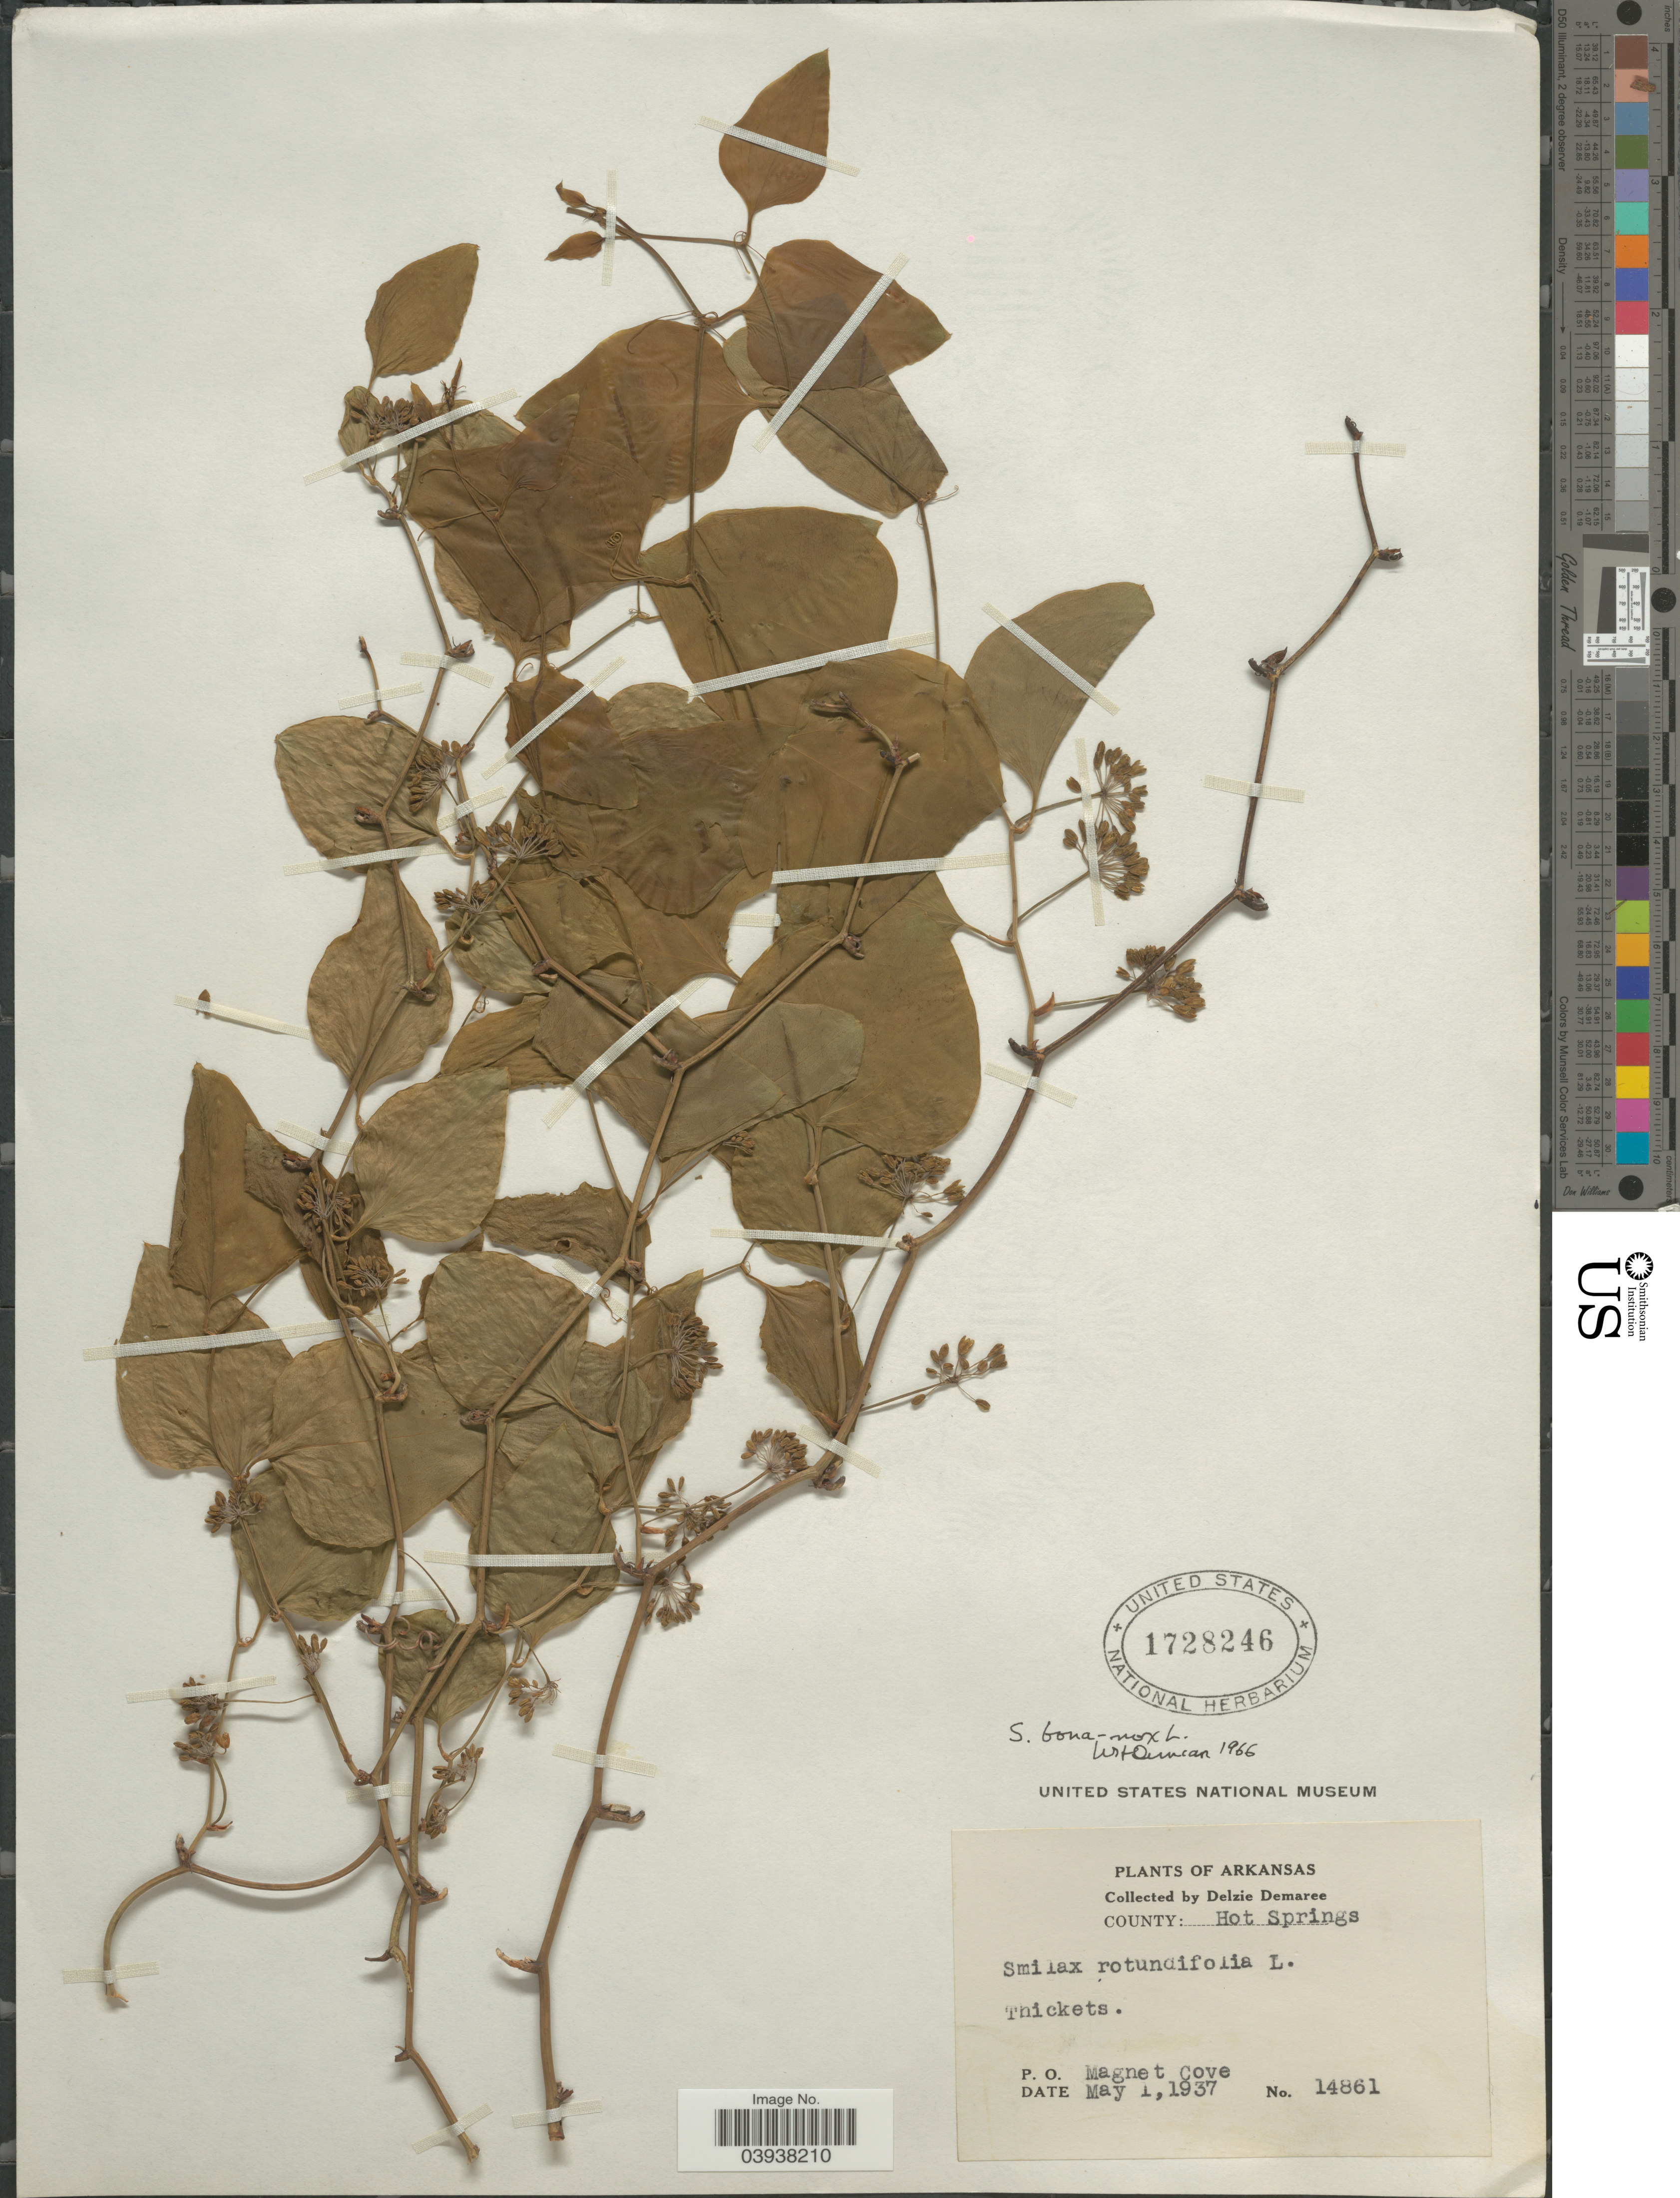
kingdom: Plantae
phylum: Tracheophyta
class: Liliopsida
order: Liliales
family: Smilacaceae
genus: Smilax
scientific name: Smilax bona-nox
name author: L.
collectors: D. Demaree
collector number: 14861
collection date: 1937-05-01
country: United States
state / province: Arkansas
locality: County: Hot Springs. Thickets. P. O. Magnet Cove.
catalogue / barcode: US 1728246